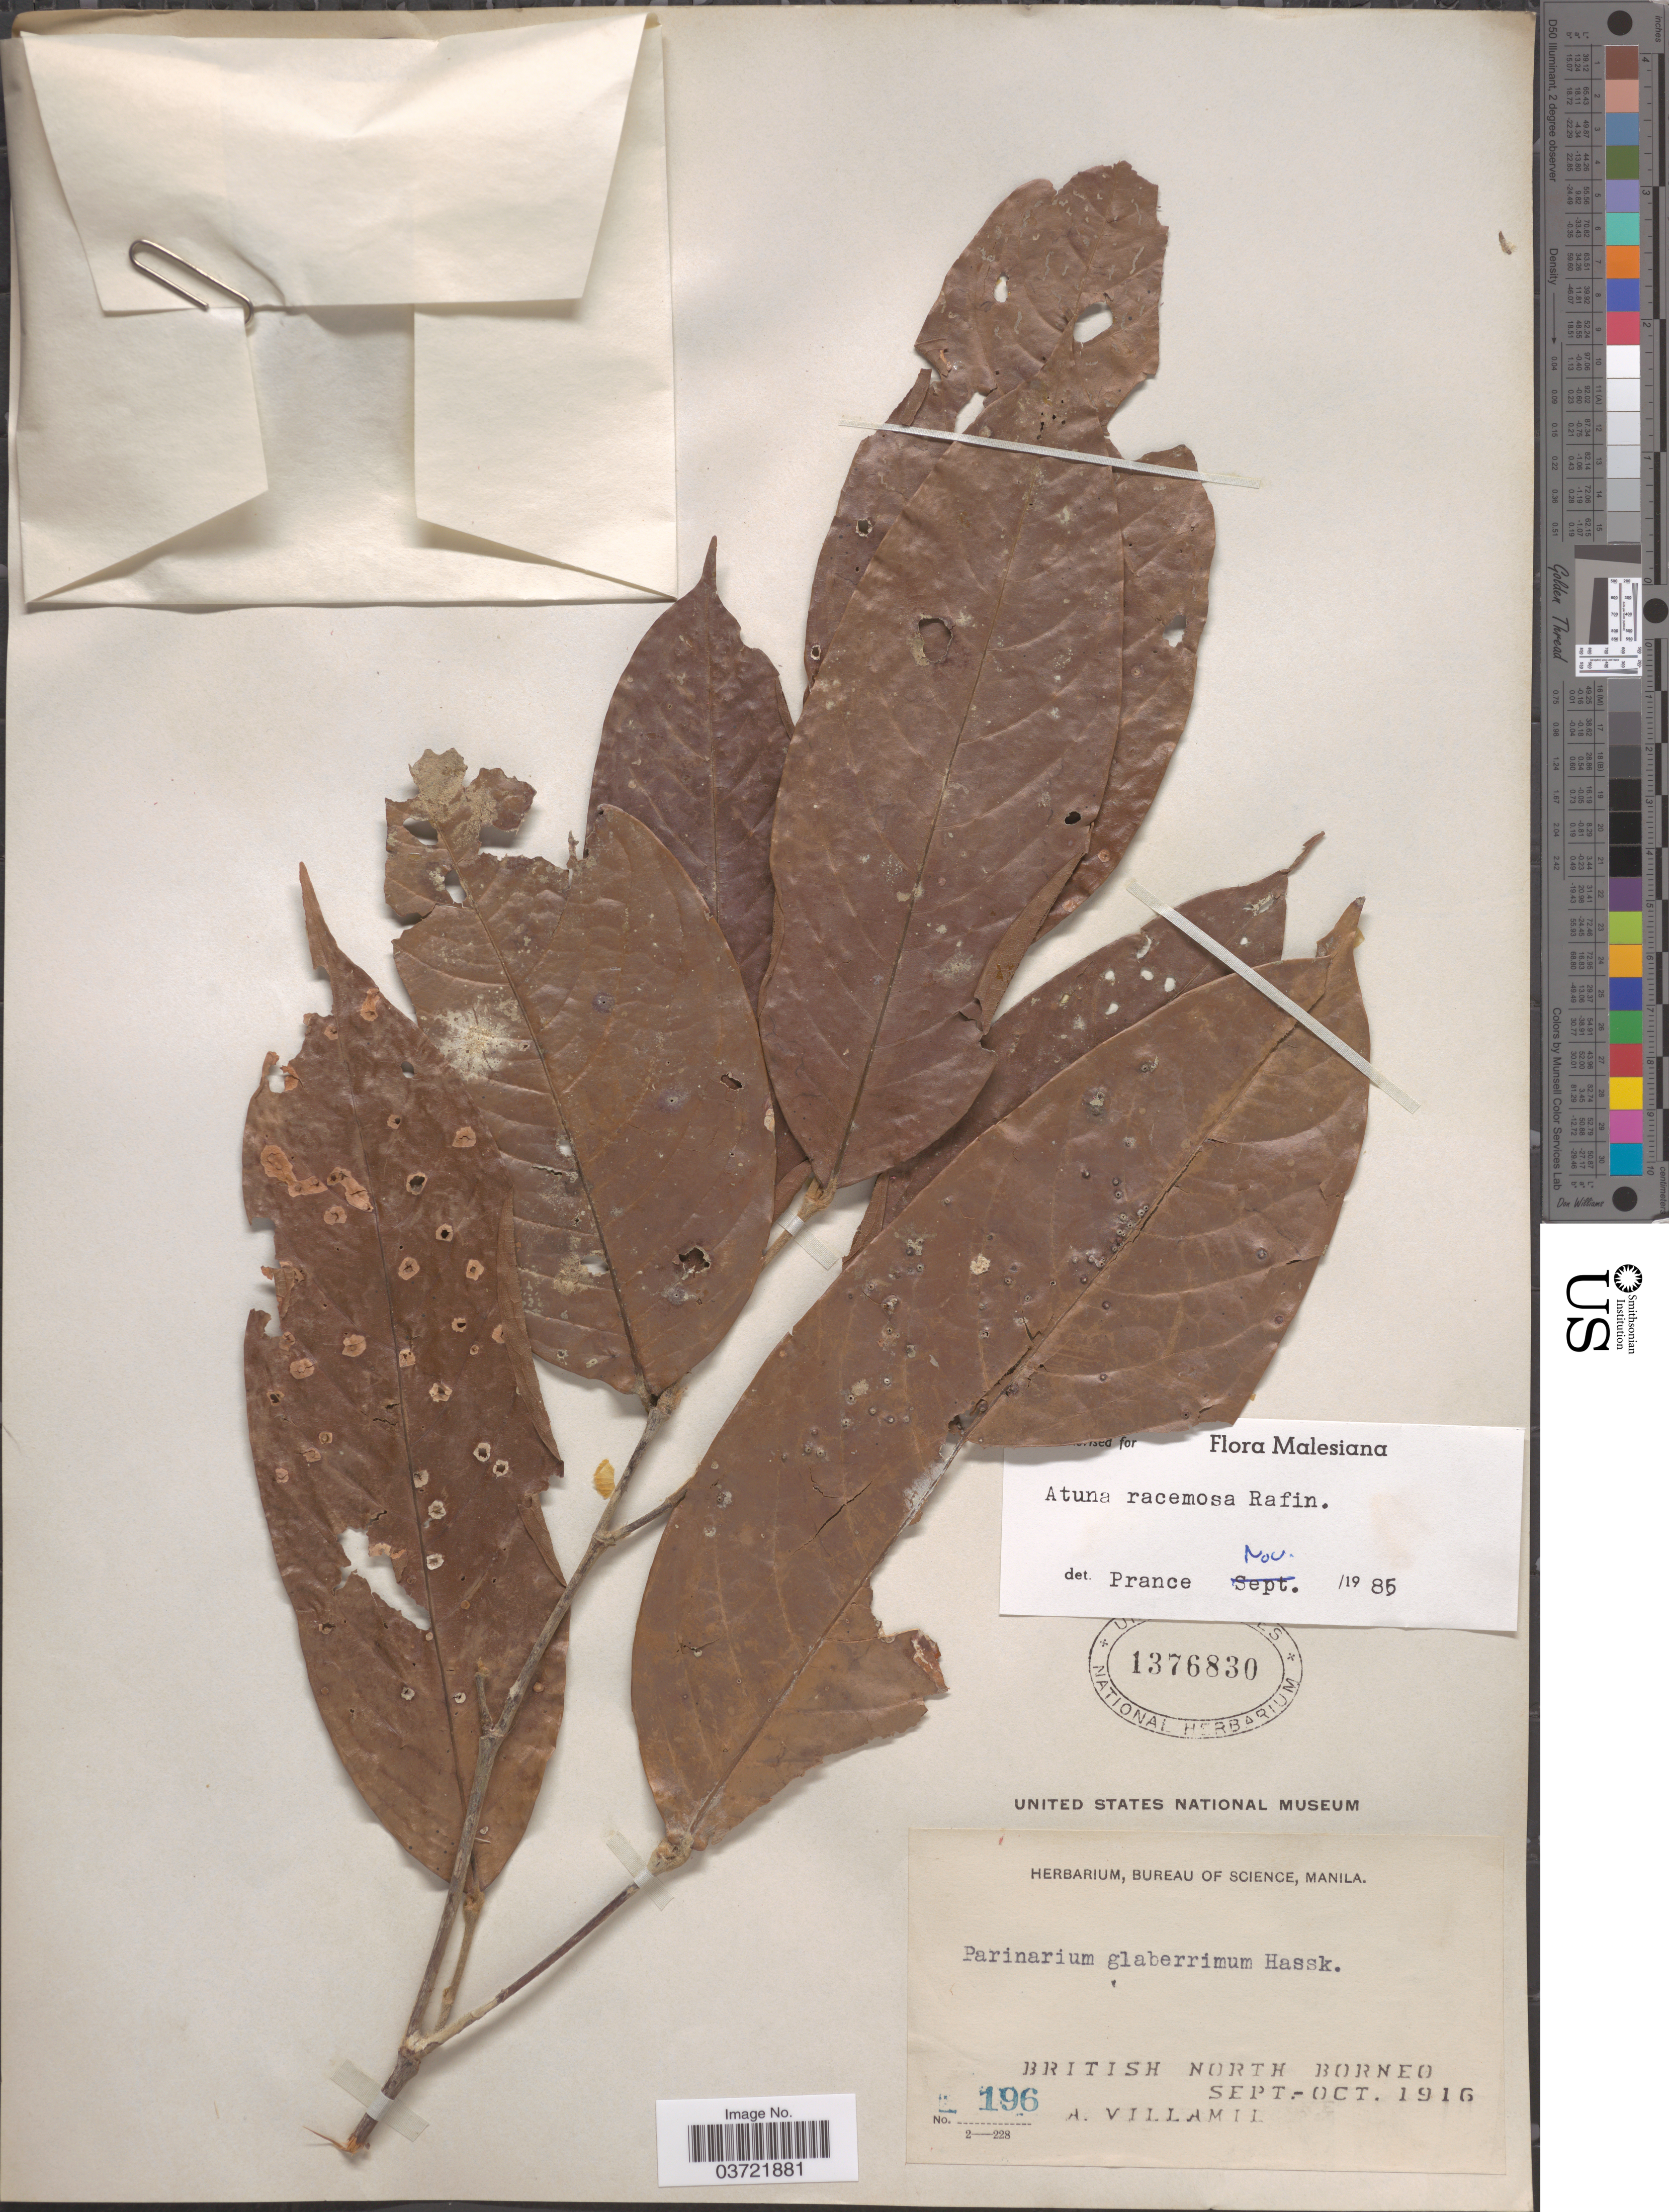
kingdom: Plantae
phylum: Tracheophyta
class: Magnoliopsida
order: Malpighiales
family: Chrysobalanaceae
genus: Atuna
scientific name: Atuna racemosa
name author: Raf.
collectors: A. Villamil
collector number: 196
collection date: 1916-09/1916-10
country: Malaysia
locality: British North Borneo.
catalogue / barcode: US 1376830